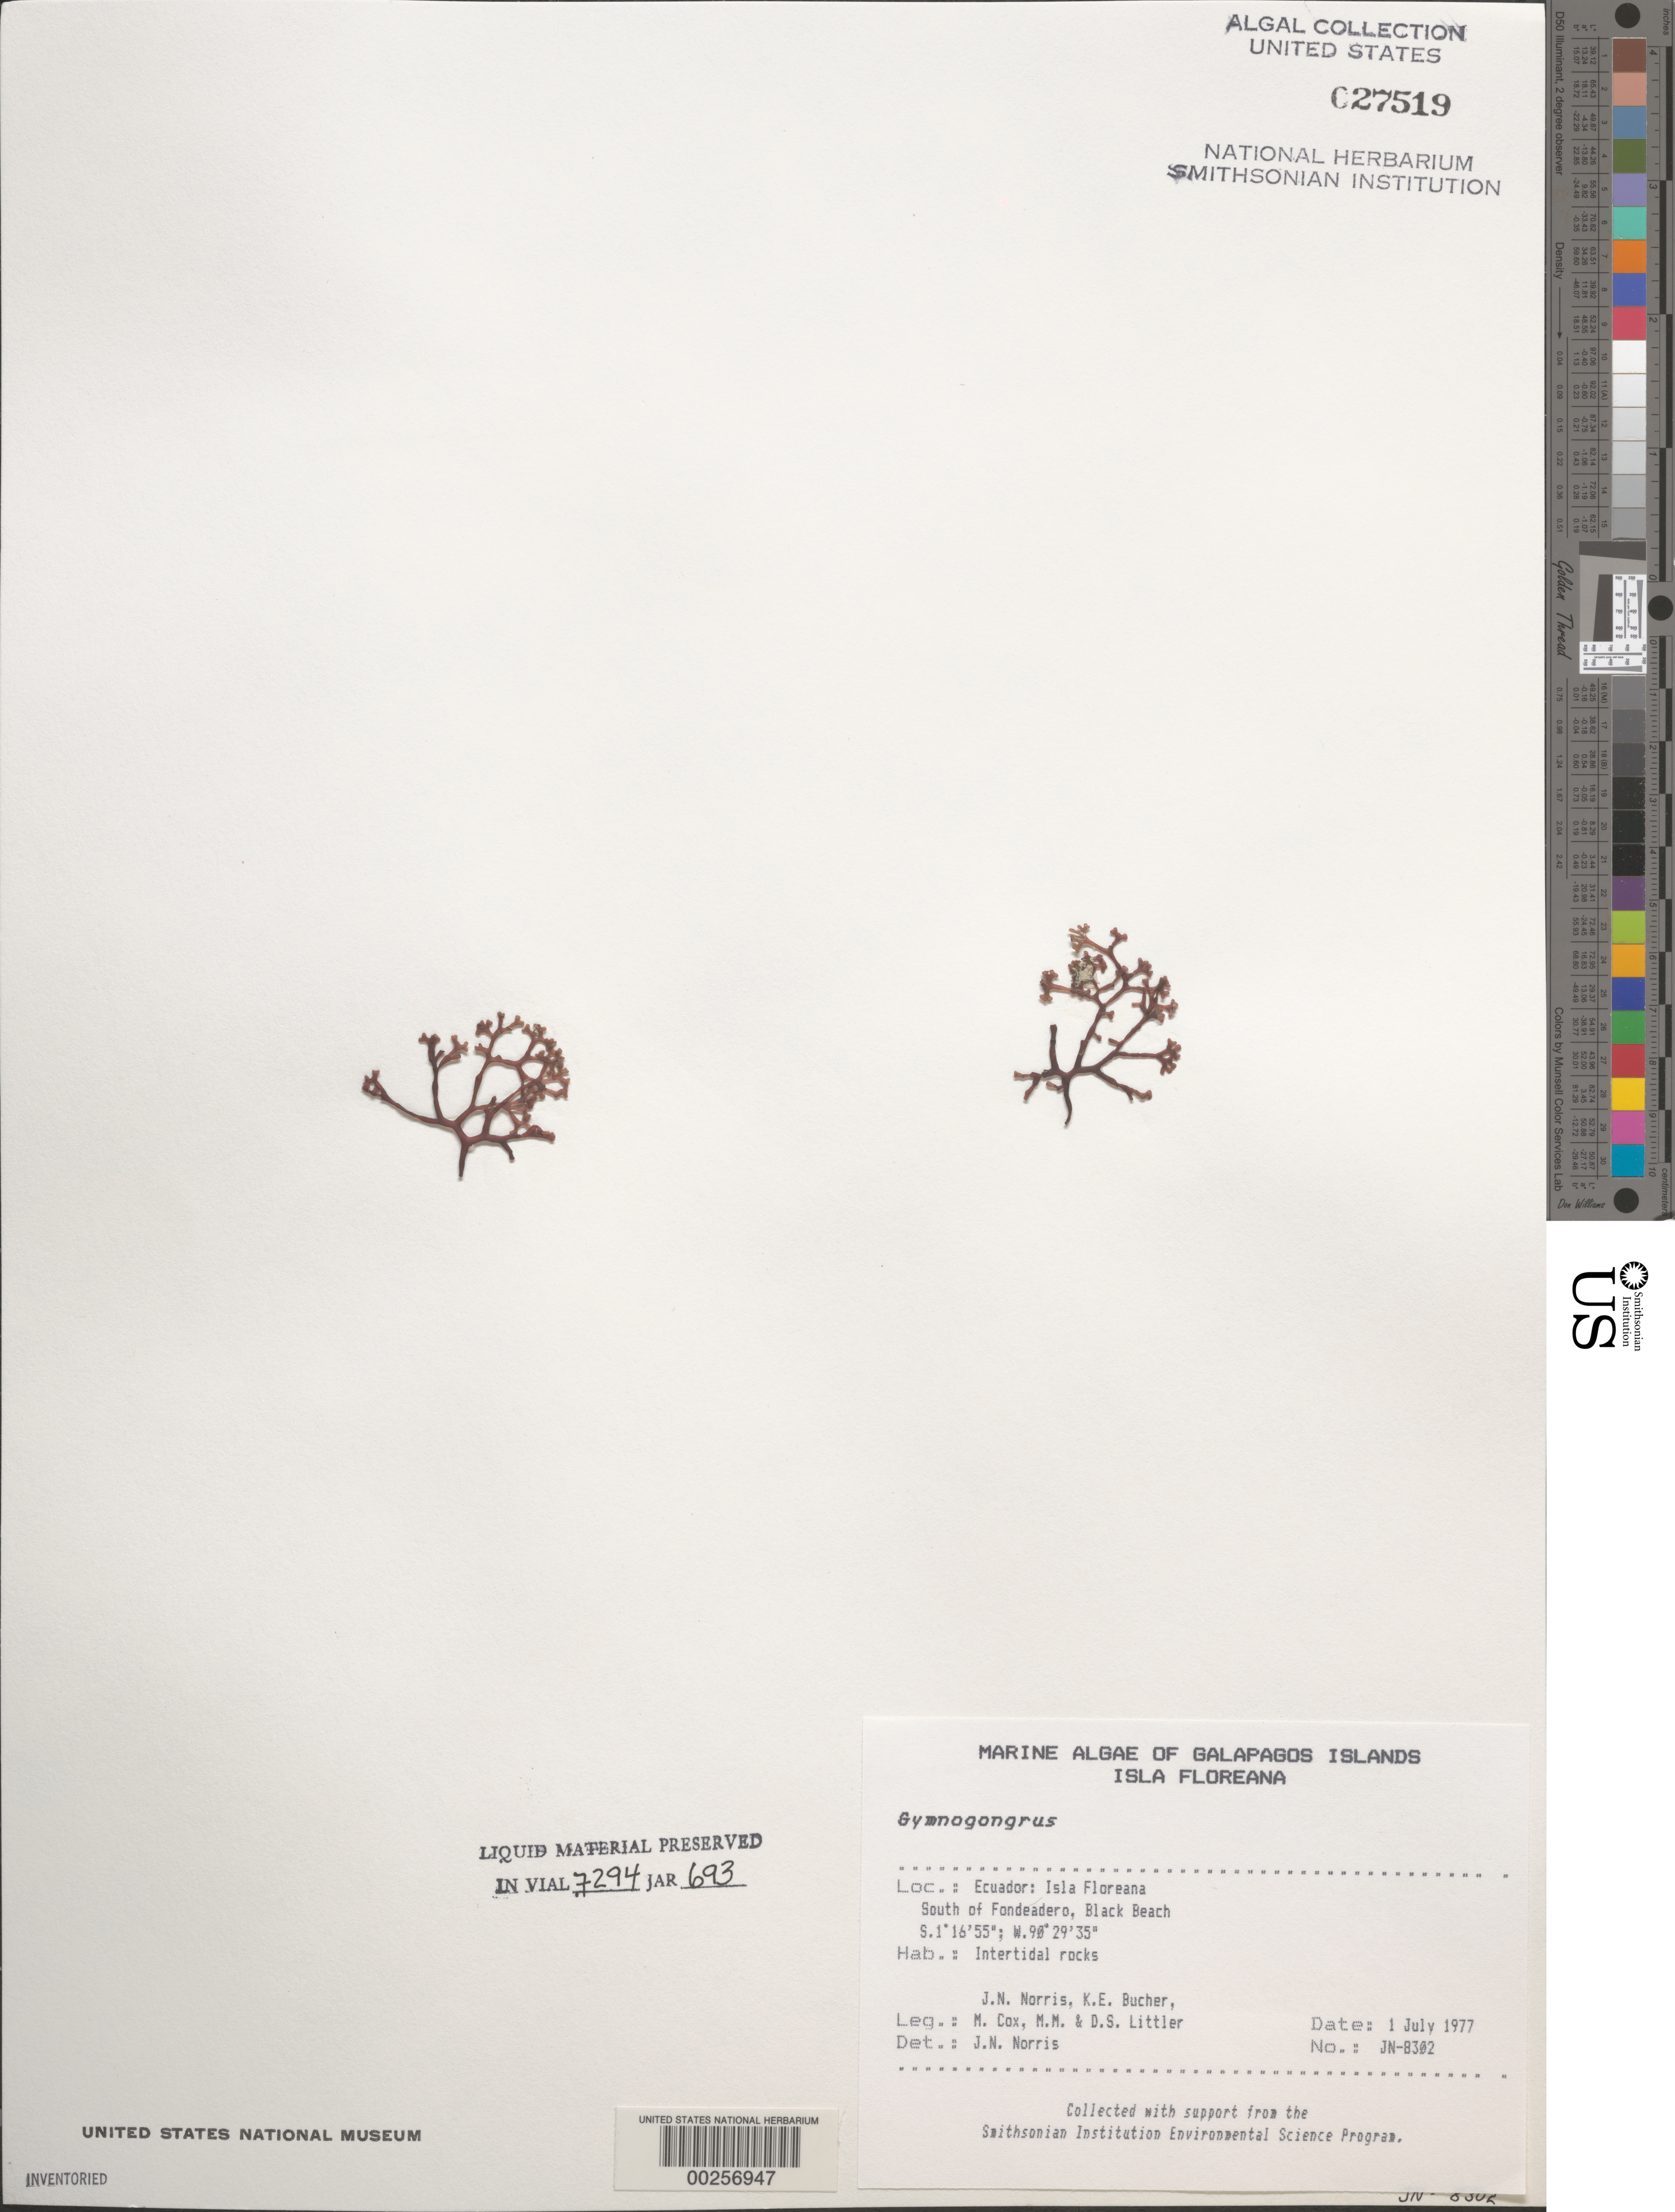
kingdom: Plantae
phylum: Rhodophyta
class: Florideophyceae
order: Gigartinales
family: Phyllophoraceae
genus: Gymnogongrus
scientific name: Gymnogongrus sp.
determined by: Norris, James N.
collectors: J. N. Norris, K. E. Bucher, M. Cox, M. M. Littler & D. S. Littler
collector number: JN-8302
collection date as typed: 01 Jul 1977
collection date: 1977-07-01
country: Ecuador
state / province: Colón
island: Floreana [Charles, Santa Maria]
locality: Black Beach south of Fondeadero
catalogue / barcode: US 27519